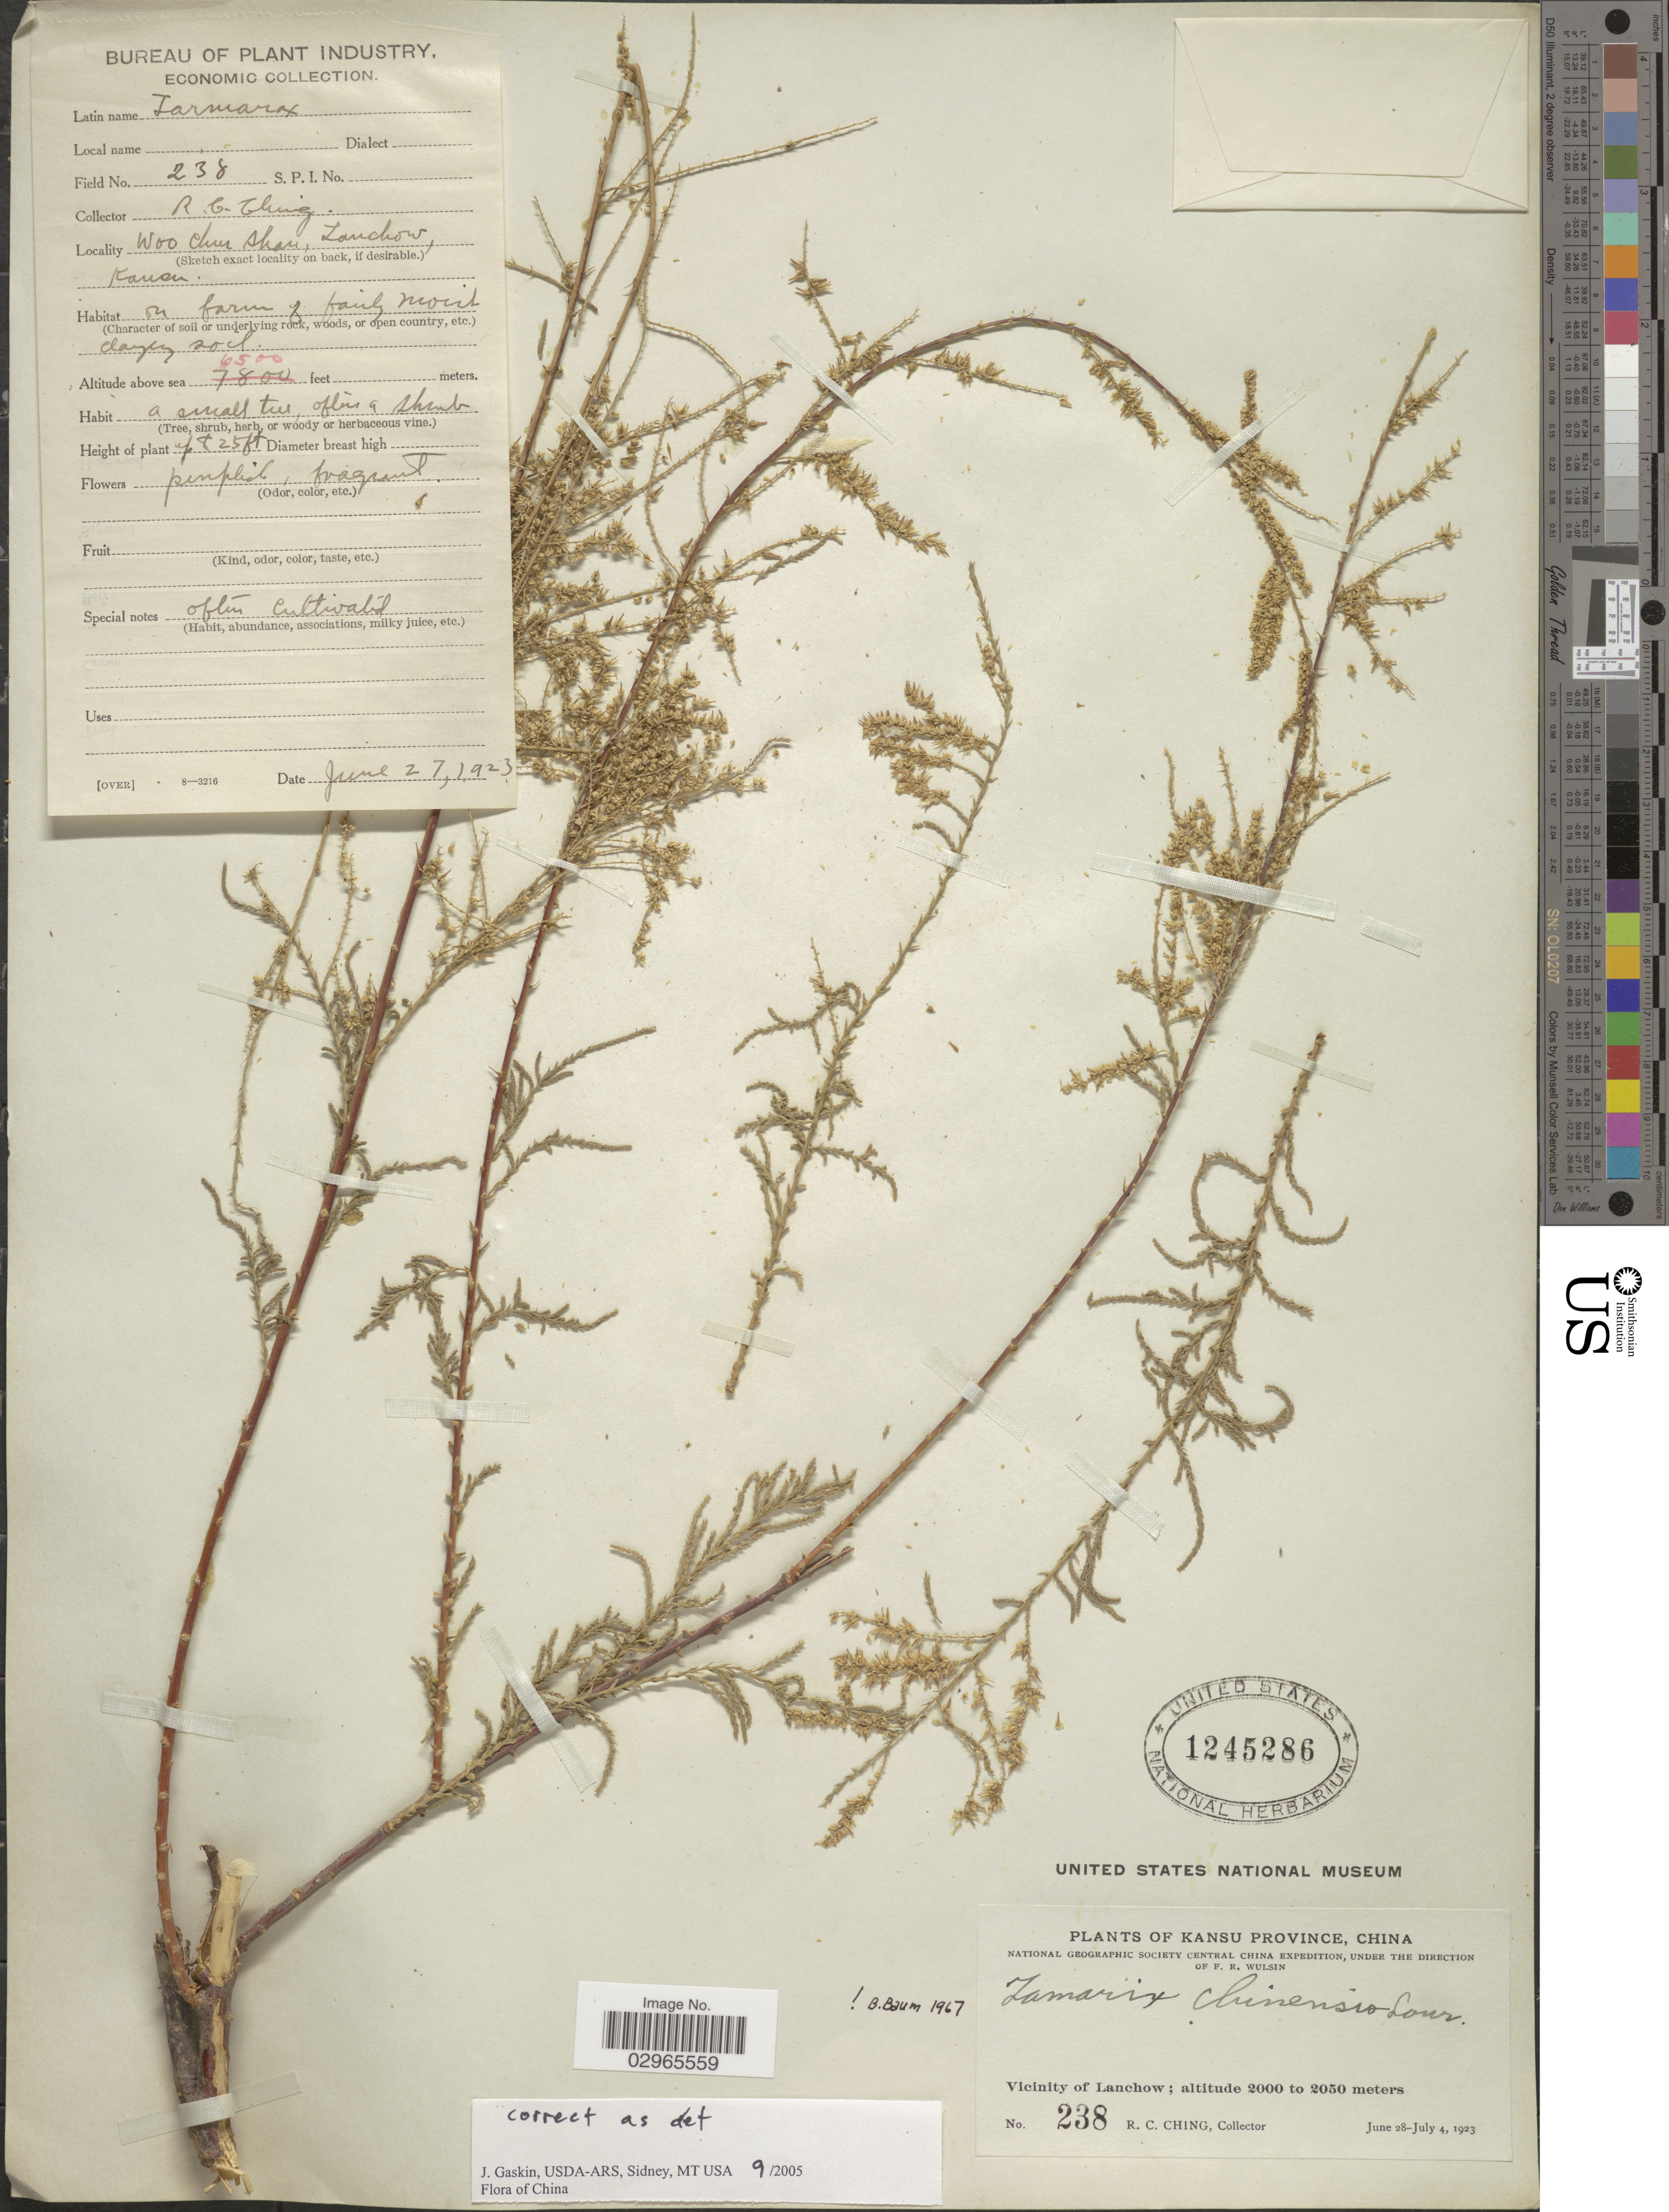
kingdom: Plantae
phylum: Tracheophyta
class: Magnoliopsida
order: Caryophyllales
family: Tamaricaceae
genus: Tamarix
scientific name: Tamarix chinensis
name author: Lour.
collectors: R. C. Ching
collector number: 238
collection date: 1923-06-27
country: China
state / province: Gansu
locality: Kansu Province. Vicinity of Lanchow. Woo Chur Shan, Lanchow, Kansu.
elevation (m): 1981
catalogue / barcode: US 1245286